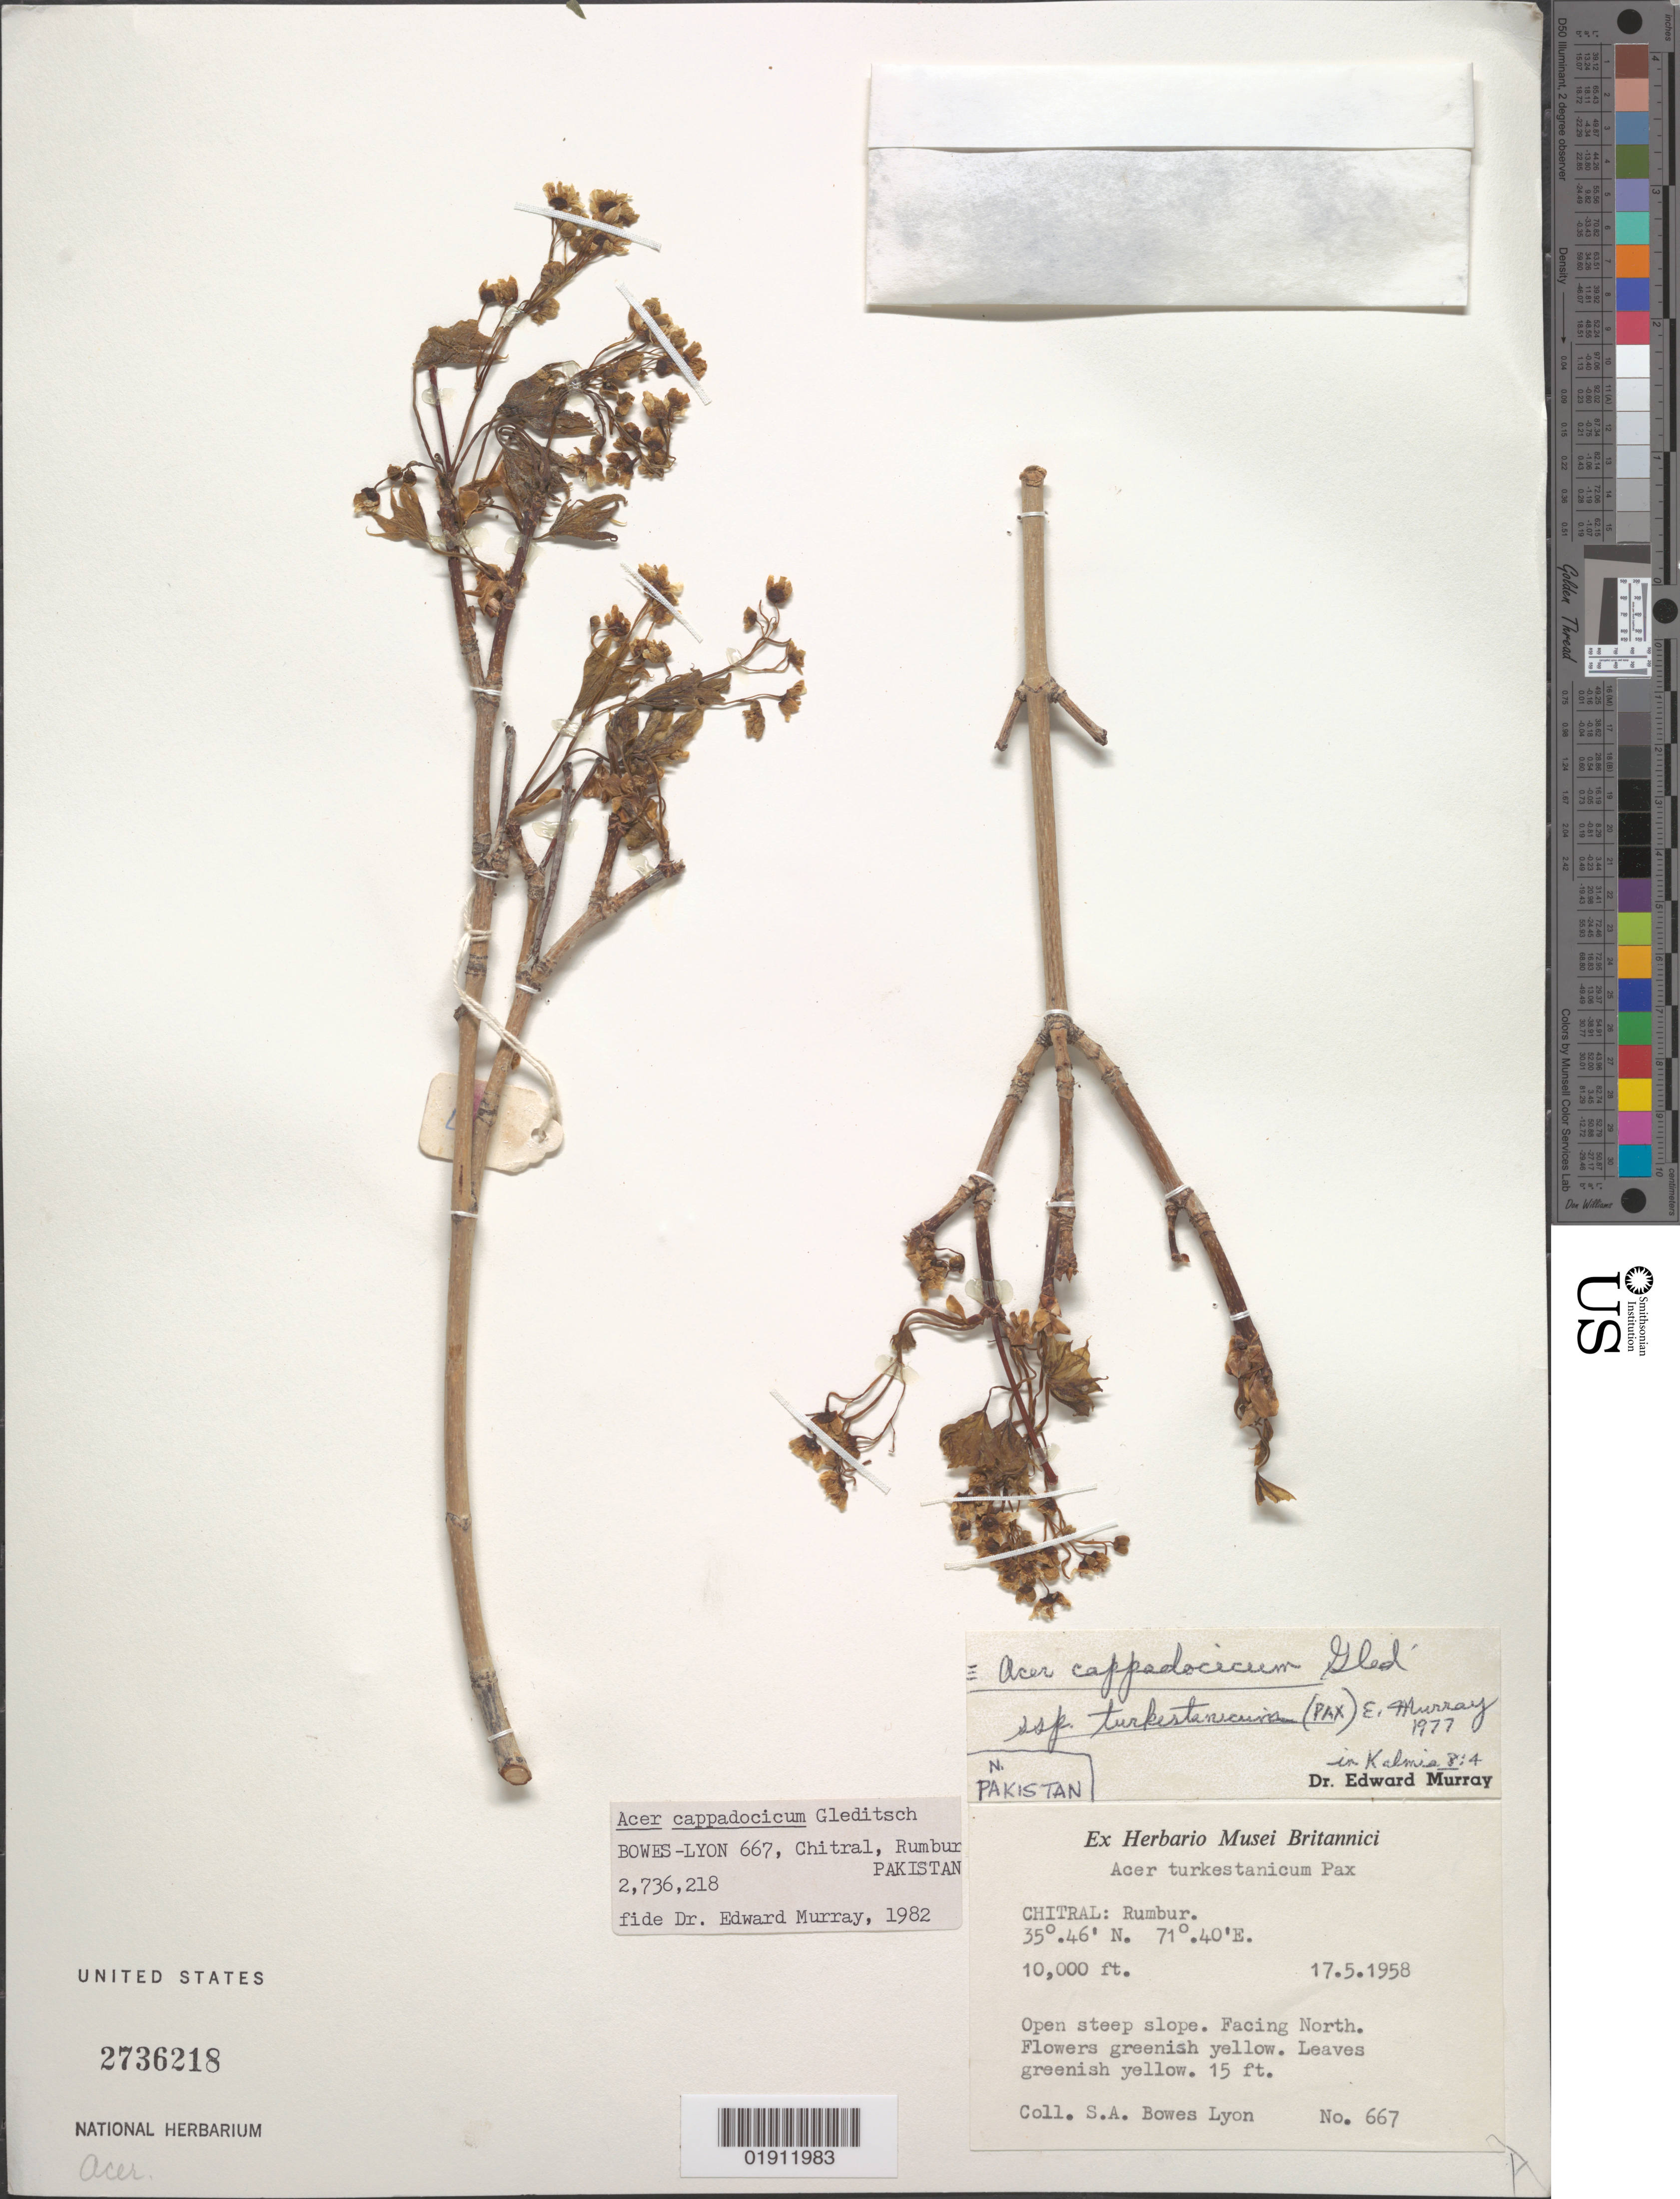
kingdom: Plantae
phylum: Tracheophyta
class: Magnoliopsida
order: Sapindales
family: Sapindaceae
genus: Acer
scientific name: Acer cappadocicum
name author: Gled.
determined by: Murray, Edward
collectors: S. Bowes Lyon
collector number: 667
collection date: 1958-05-17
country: Pakistan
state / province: Khyber Pakhtunkhwa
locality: Chitral, Rumbur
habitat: Open steep slope, facing north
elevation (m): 3048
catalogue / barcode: US 2736218